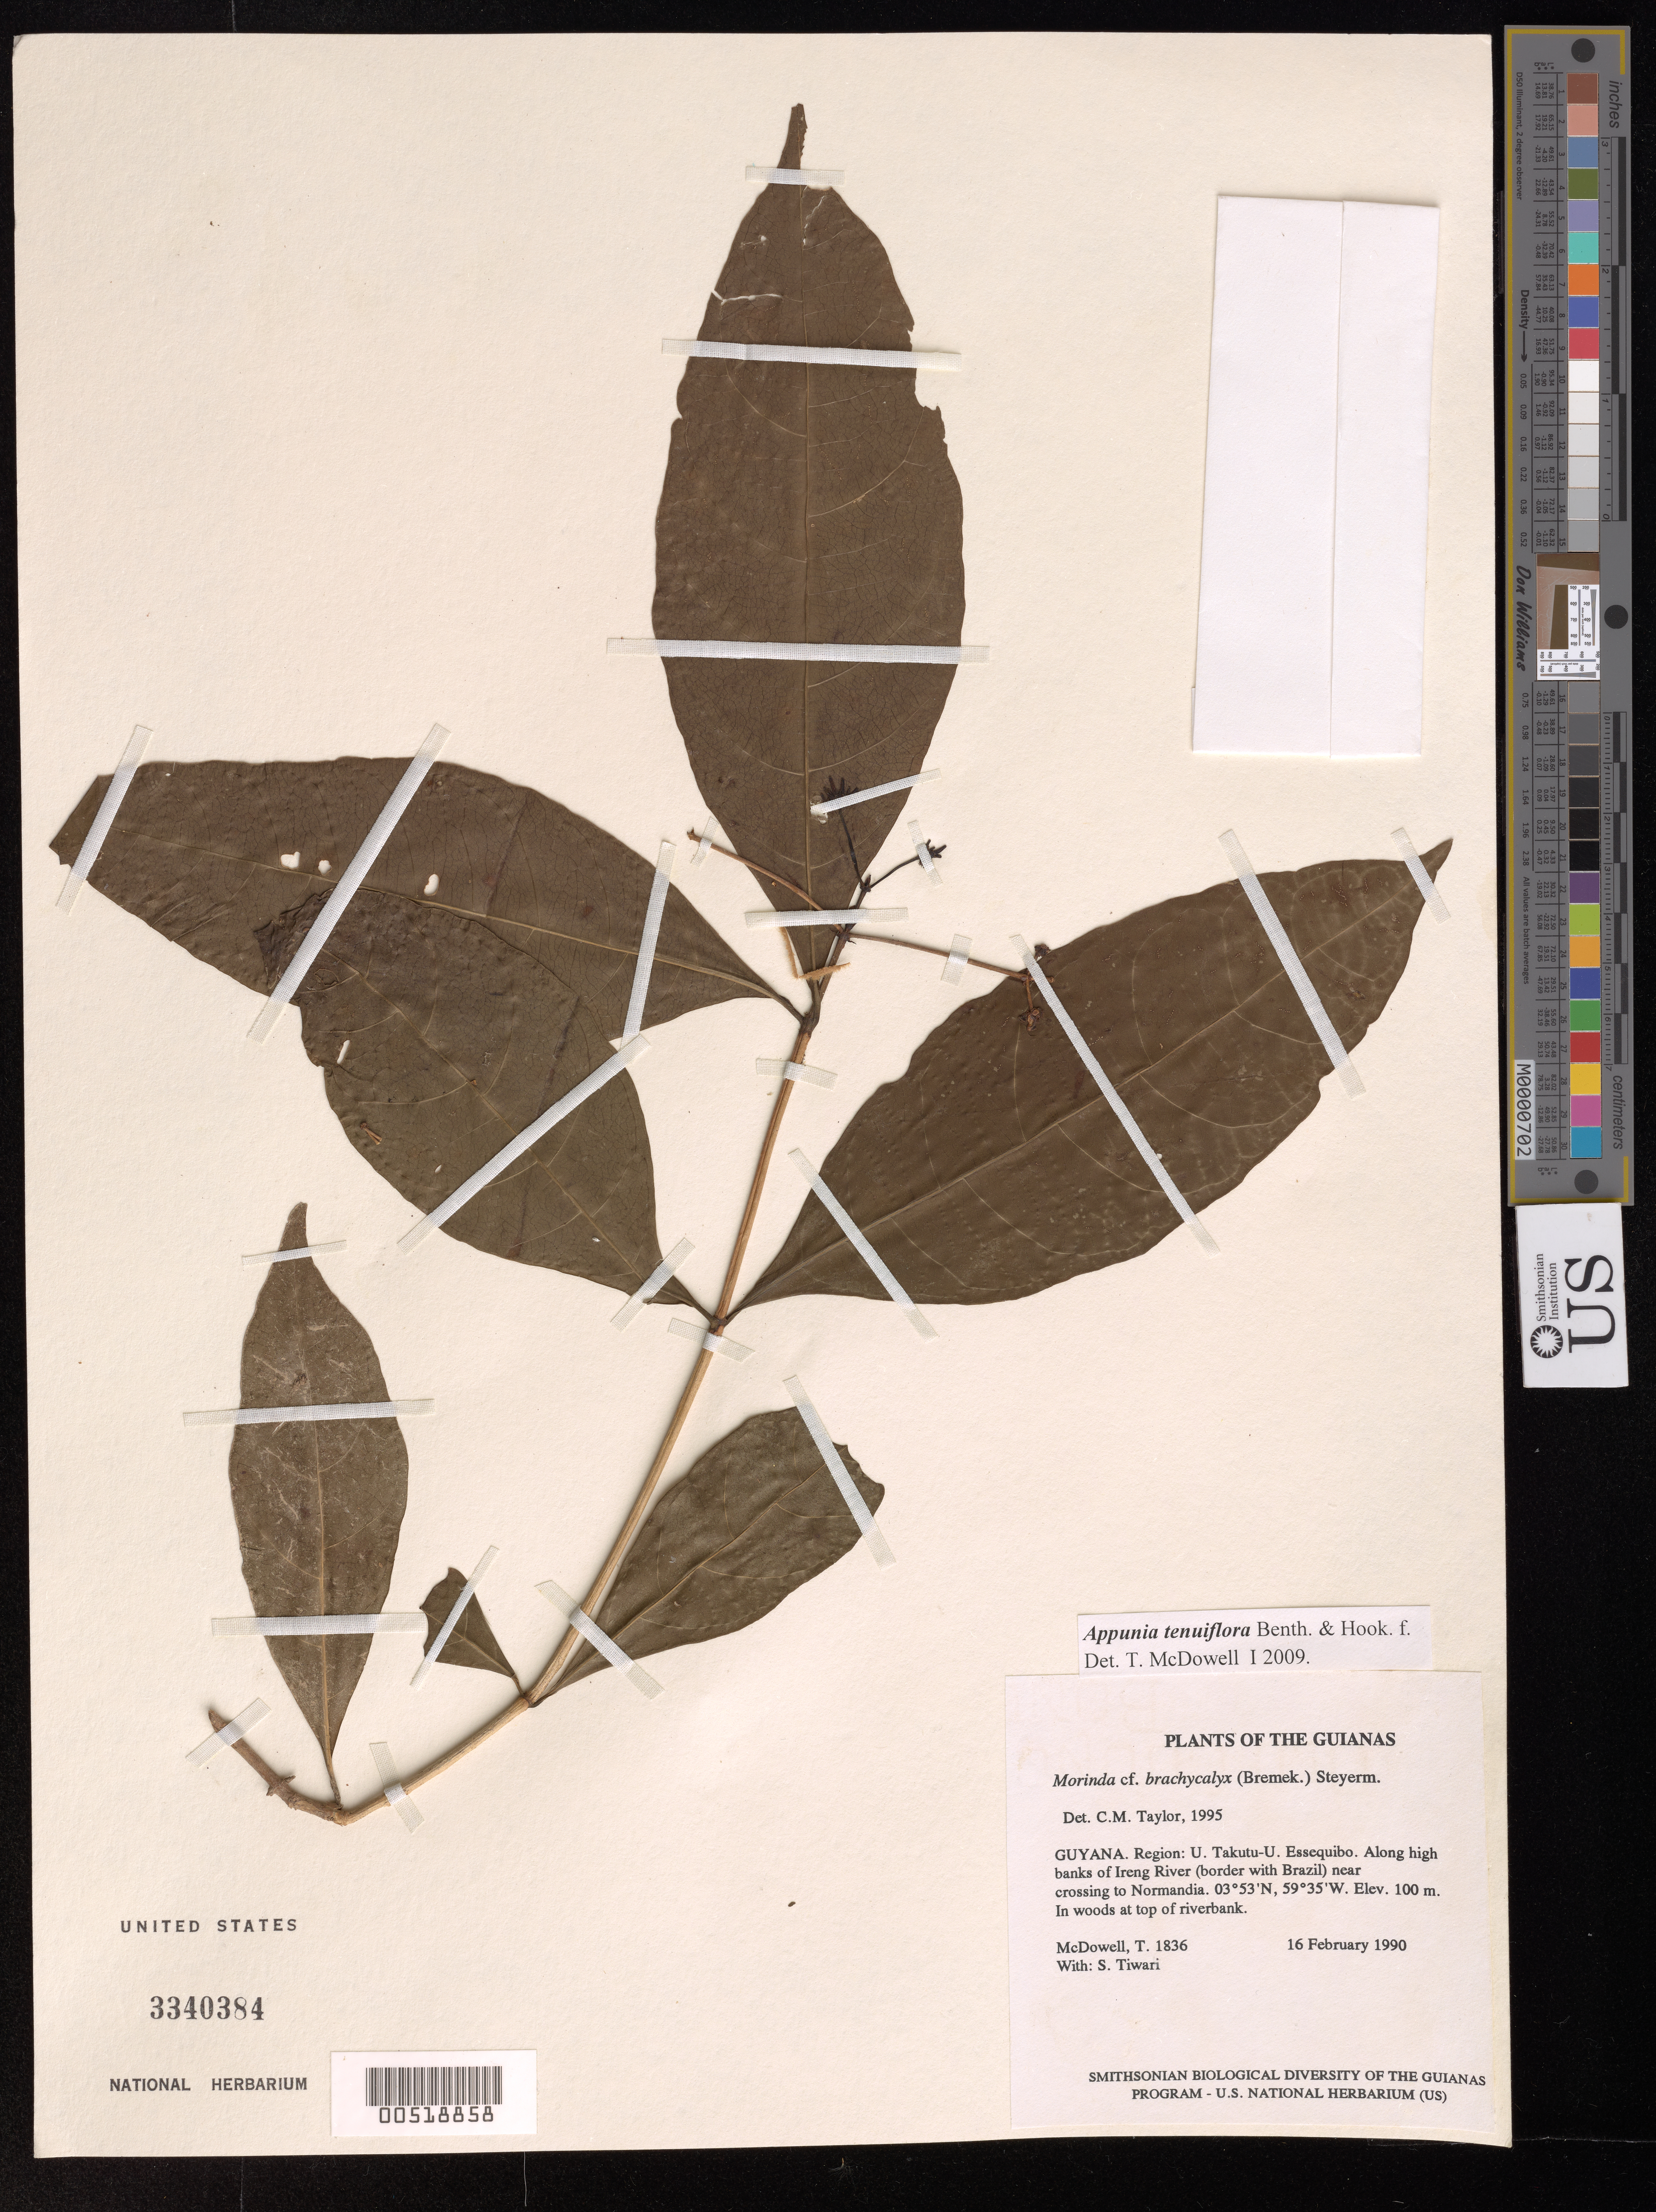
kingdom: Plantae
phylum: Tracheophyta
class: Magnoliopsida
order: Gentianales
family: Rubiaceae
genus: Appunia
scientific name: Appunia tenuiflora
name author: (Benth.) Hook. f. ex B.D. Jacks.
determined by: McDowell, T.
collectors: T. McDowell & S. Tiwari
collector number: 1836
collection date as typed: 16 February 1990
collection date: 1990-02-16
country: Guyana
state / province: U. Takutu-U. Essequibo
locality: Along high banks of Ireng River (border with Brazil) near crossing to Normandia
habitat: In woods at top of riverbank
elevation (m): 100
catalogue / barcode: US 3340384